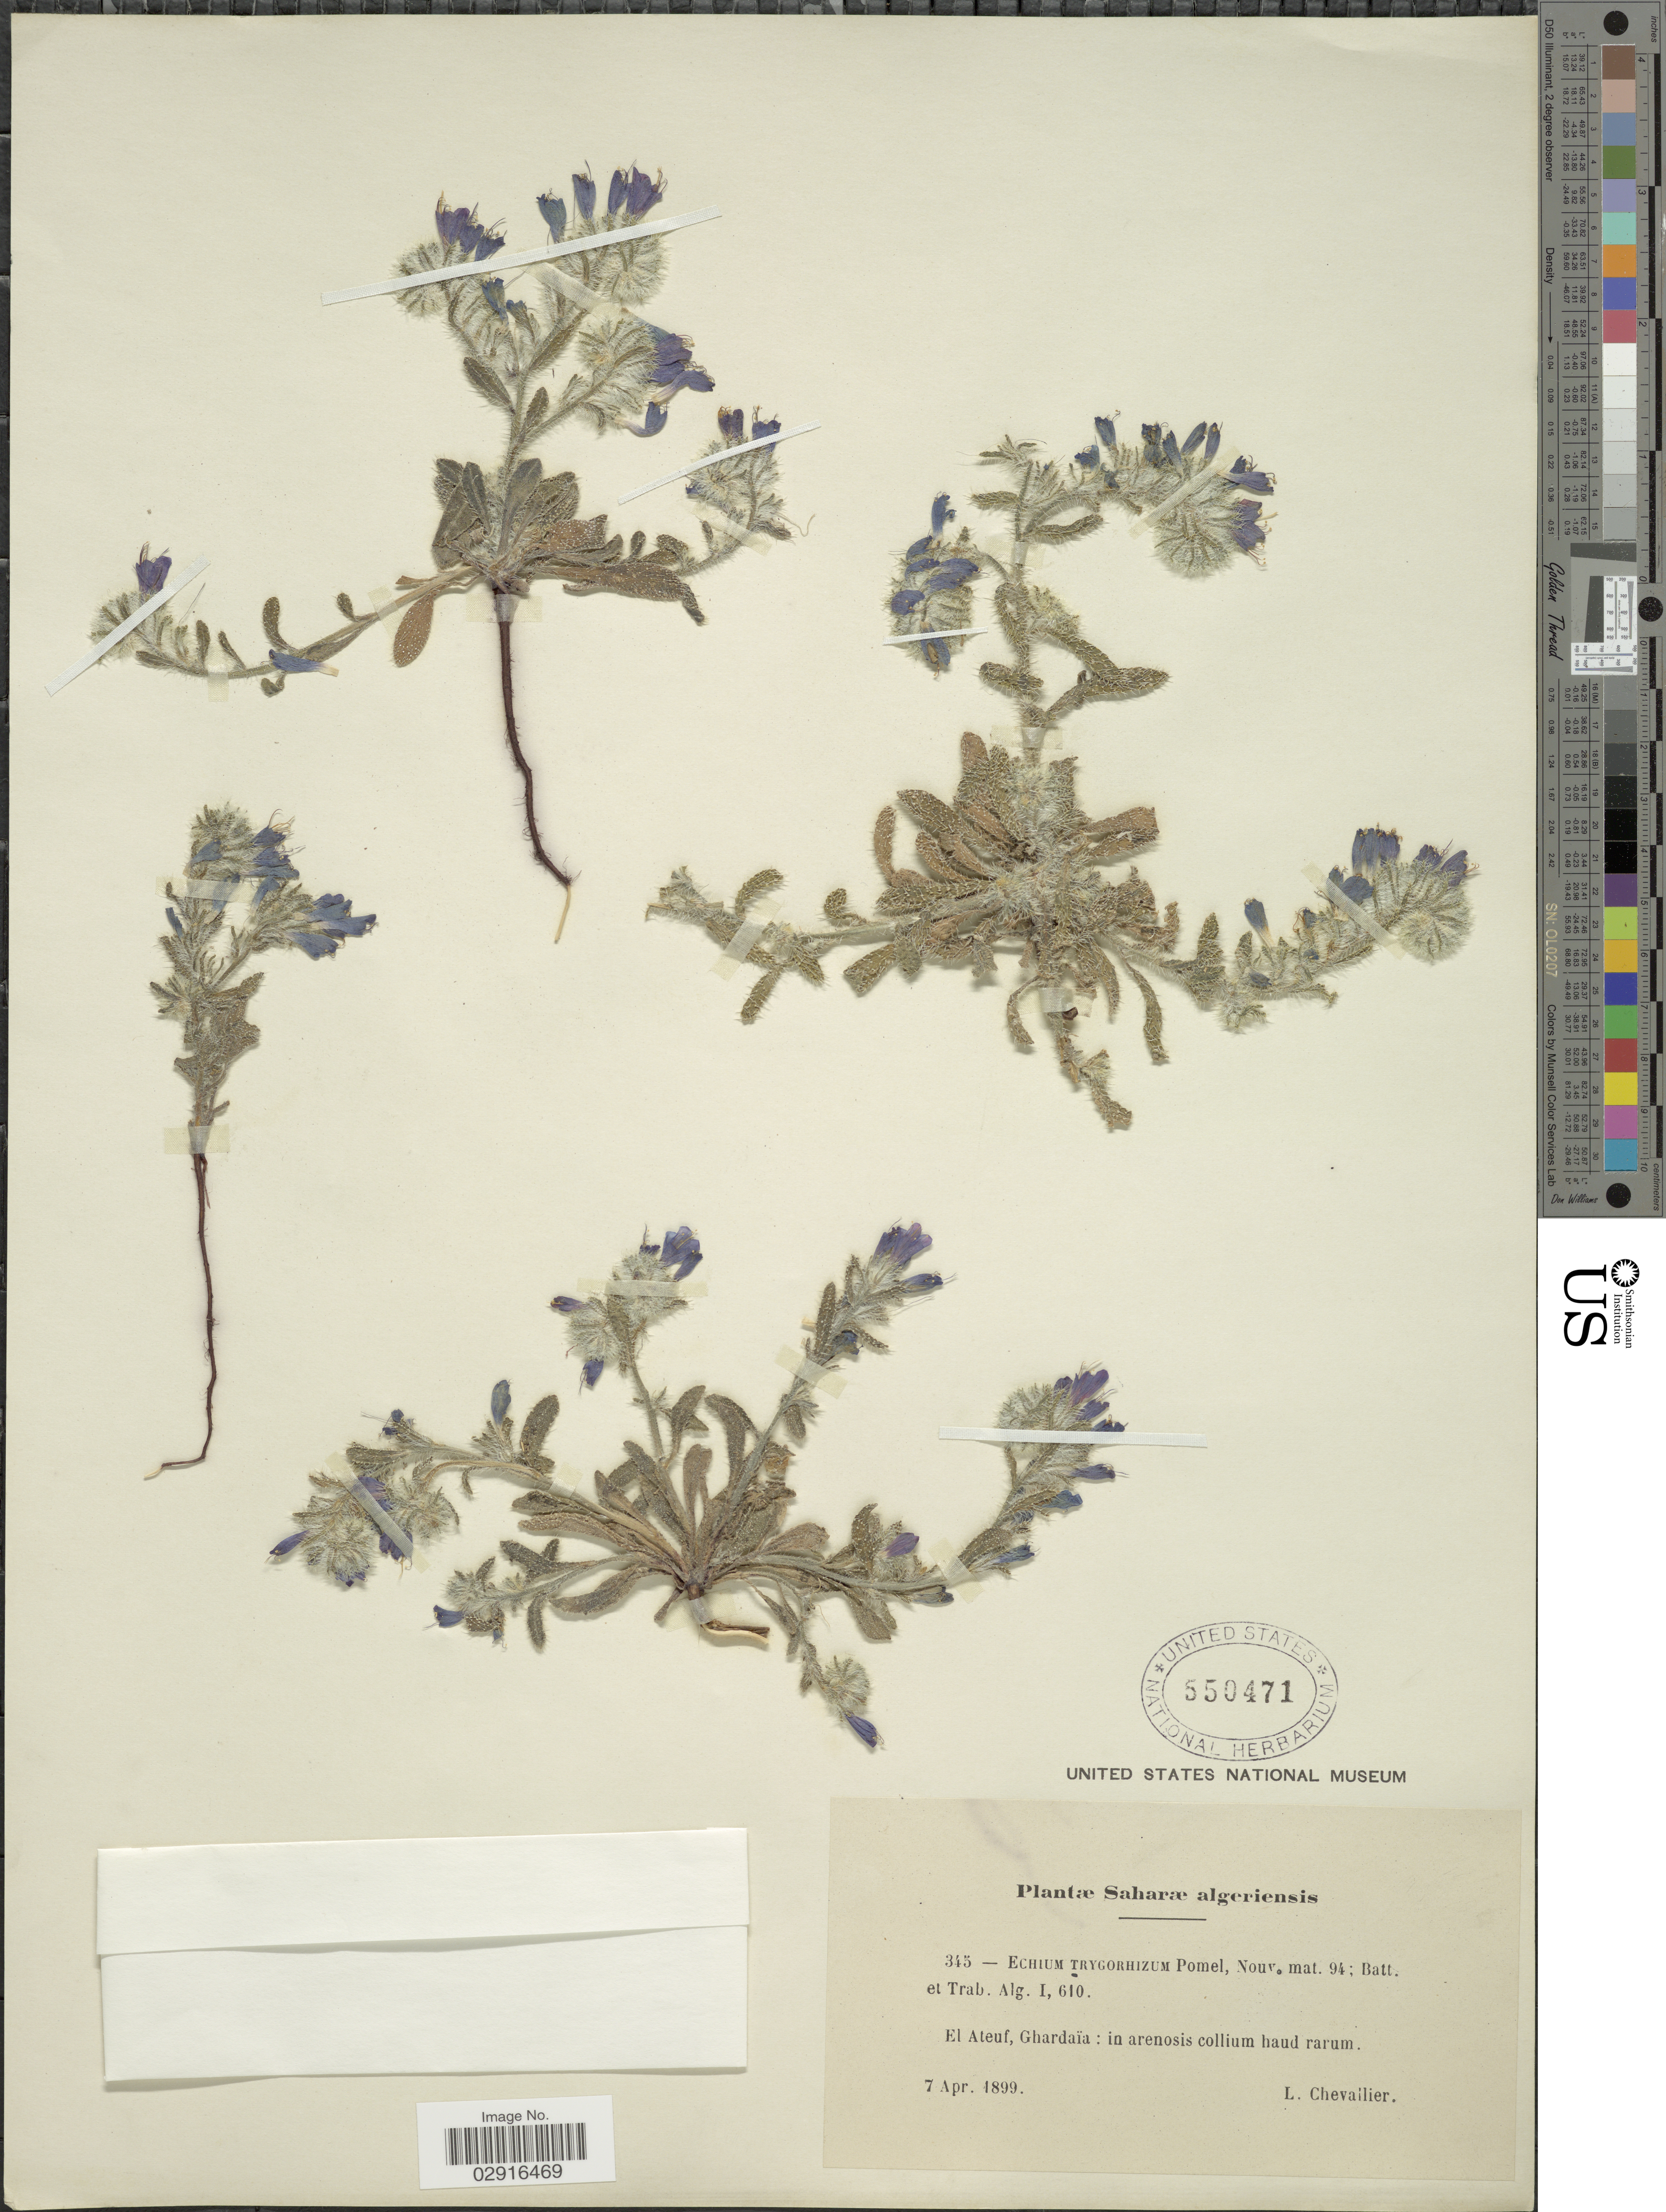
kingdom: Plantae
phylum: Tracheophyta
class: Magnoliopsida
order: Boraginales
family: Boraginaceae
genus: Echium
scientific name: Echium trygorrhizum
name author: Pomel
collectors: L. Chevallier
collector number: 345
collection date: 1899-04-07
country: Algeria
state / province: Ghardaïa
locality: Saharæ algeriensis. El Ateuf.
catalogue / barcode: US 550471